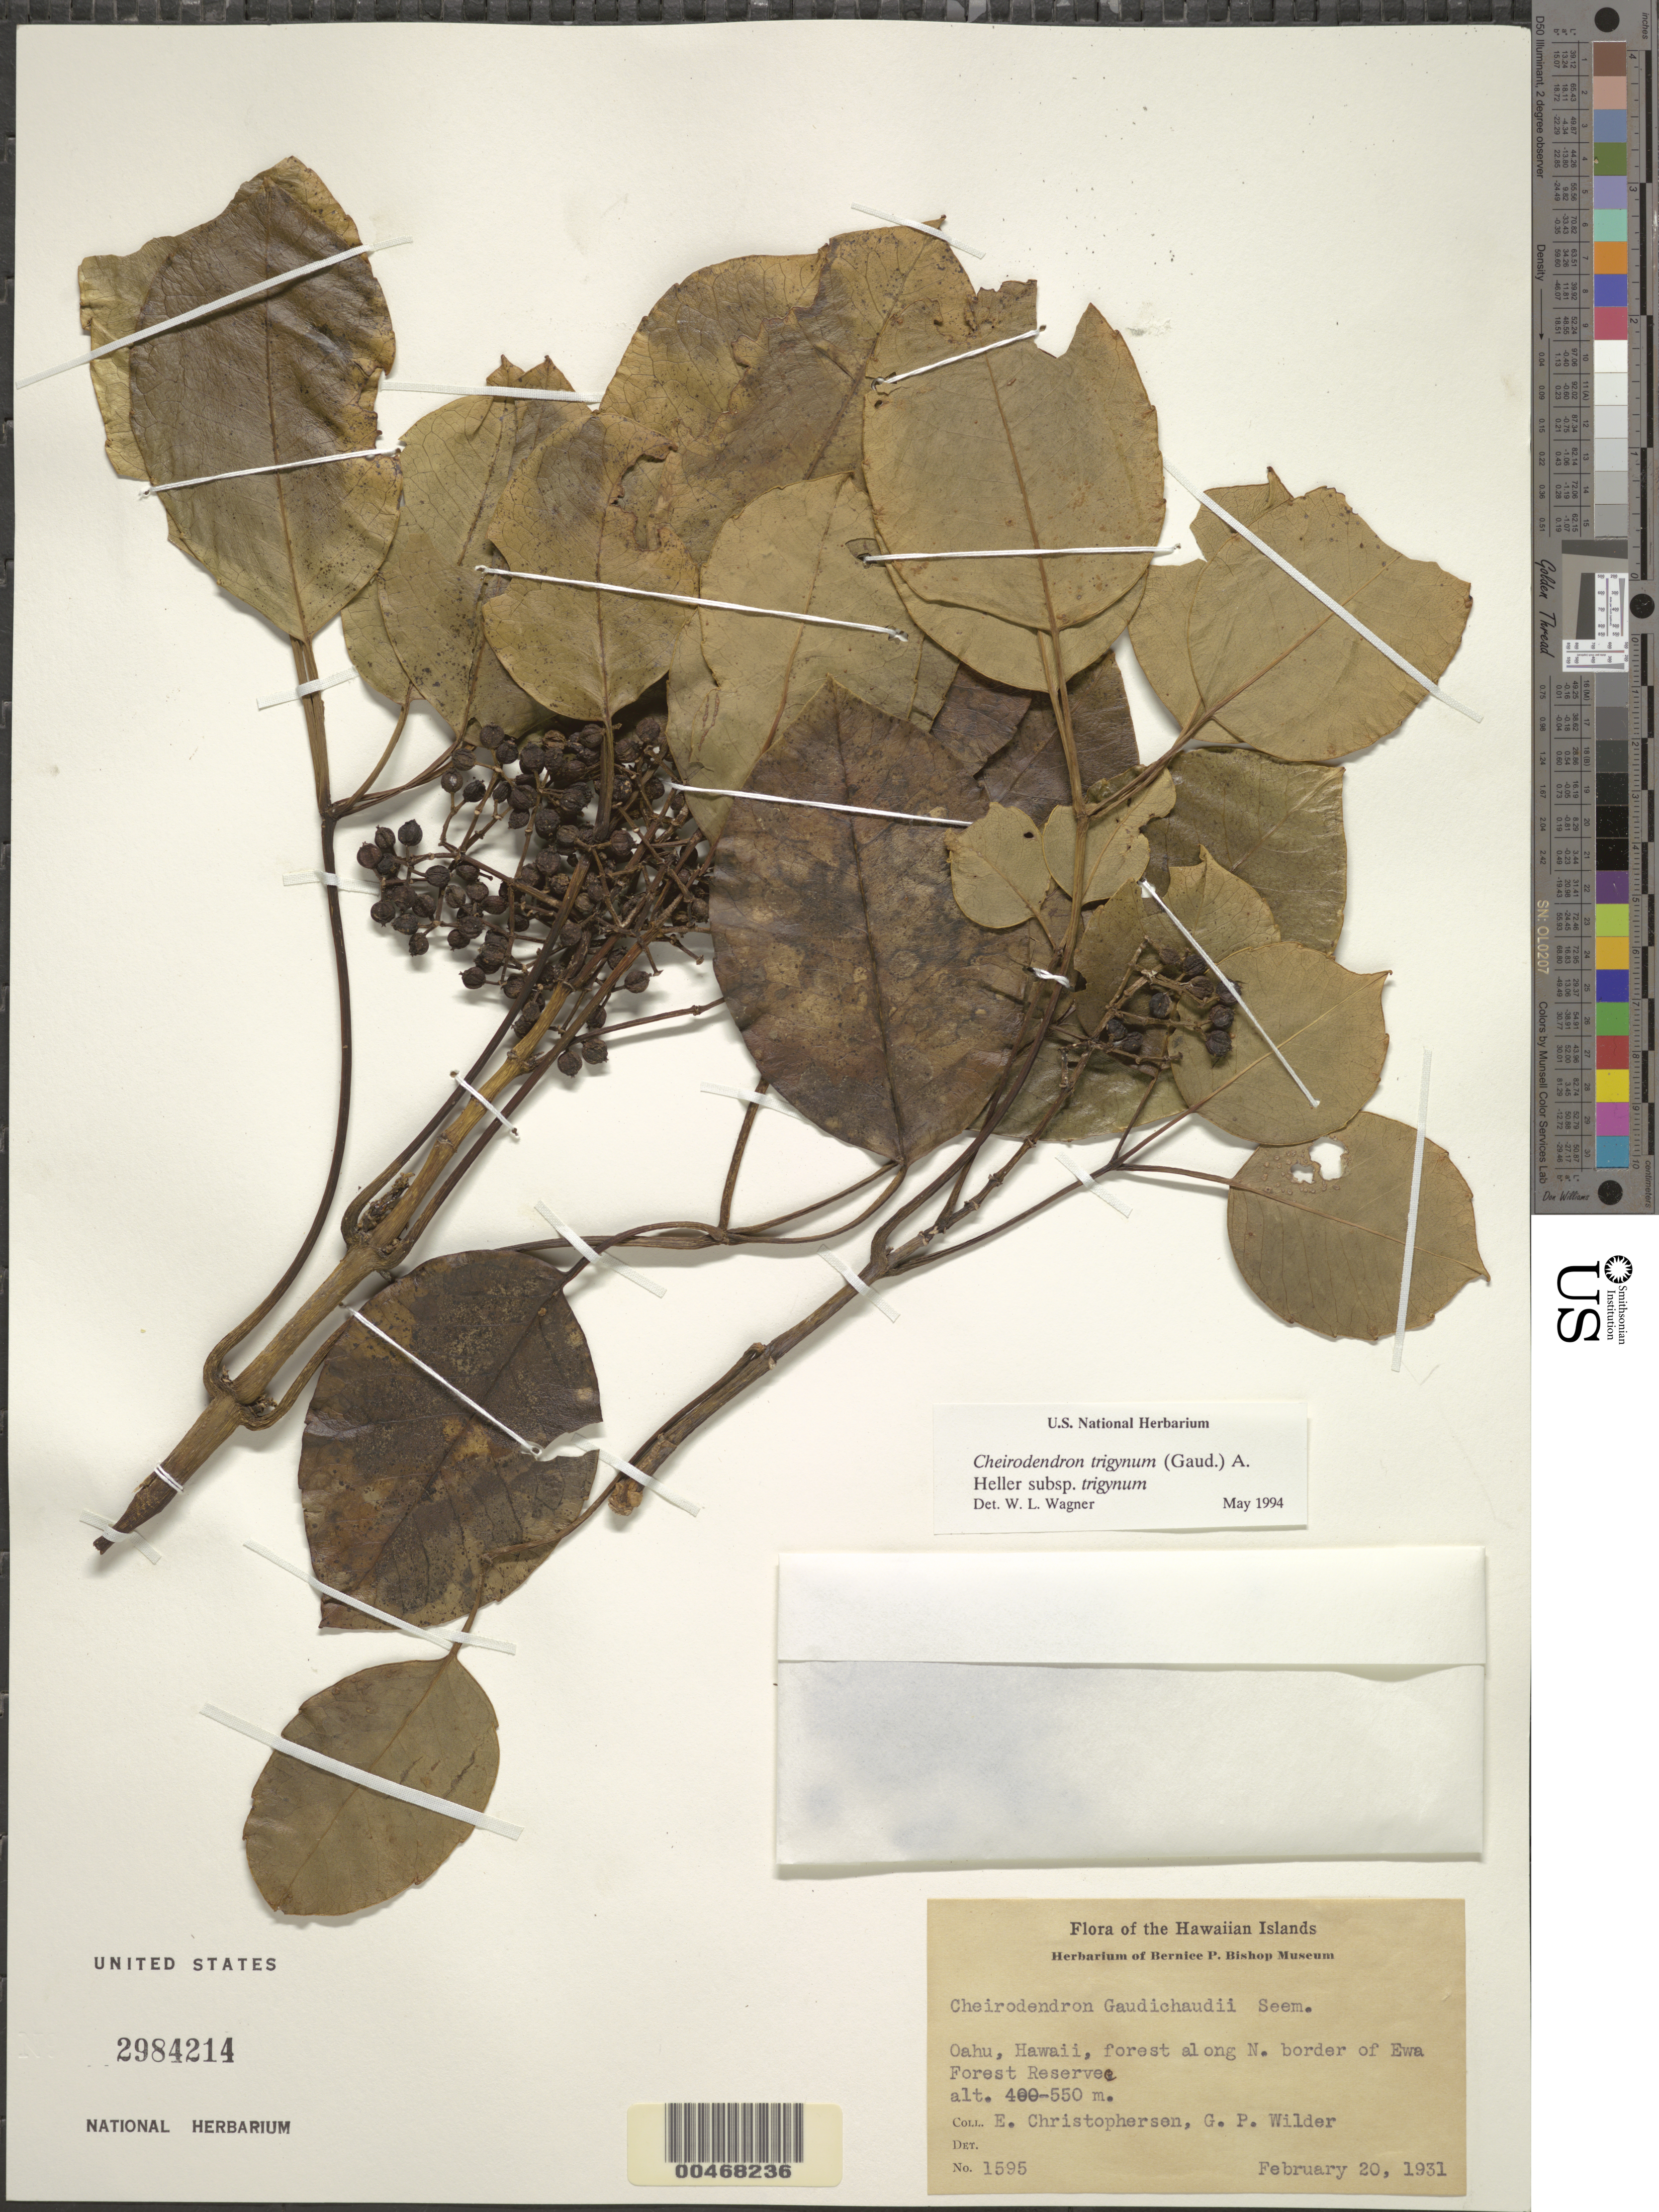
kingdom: Plantae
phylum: Tracheophyta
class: Magnoliopsida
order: Apiales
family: Araliaceae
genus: Cheirodendron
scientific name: Cheirodendron trigynum subsp. trigynum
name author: (Gaudich.) A. Heller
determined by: Wagner, W. L., (BOT), Smithsonian Institution - National Museum of Natural History (UNITED STATES)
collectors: E. Christophersen & G. Wilder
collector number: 1595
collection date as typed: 20 Feb 1931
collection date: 1931-02-20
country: United States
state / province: Hawaii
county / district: Honolulu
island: Oahu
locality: Along N border of Ewa Forest Reserve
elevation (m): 400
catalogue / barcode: US 2984214